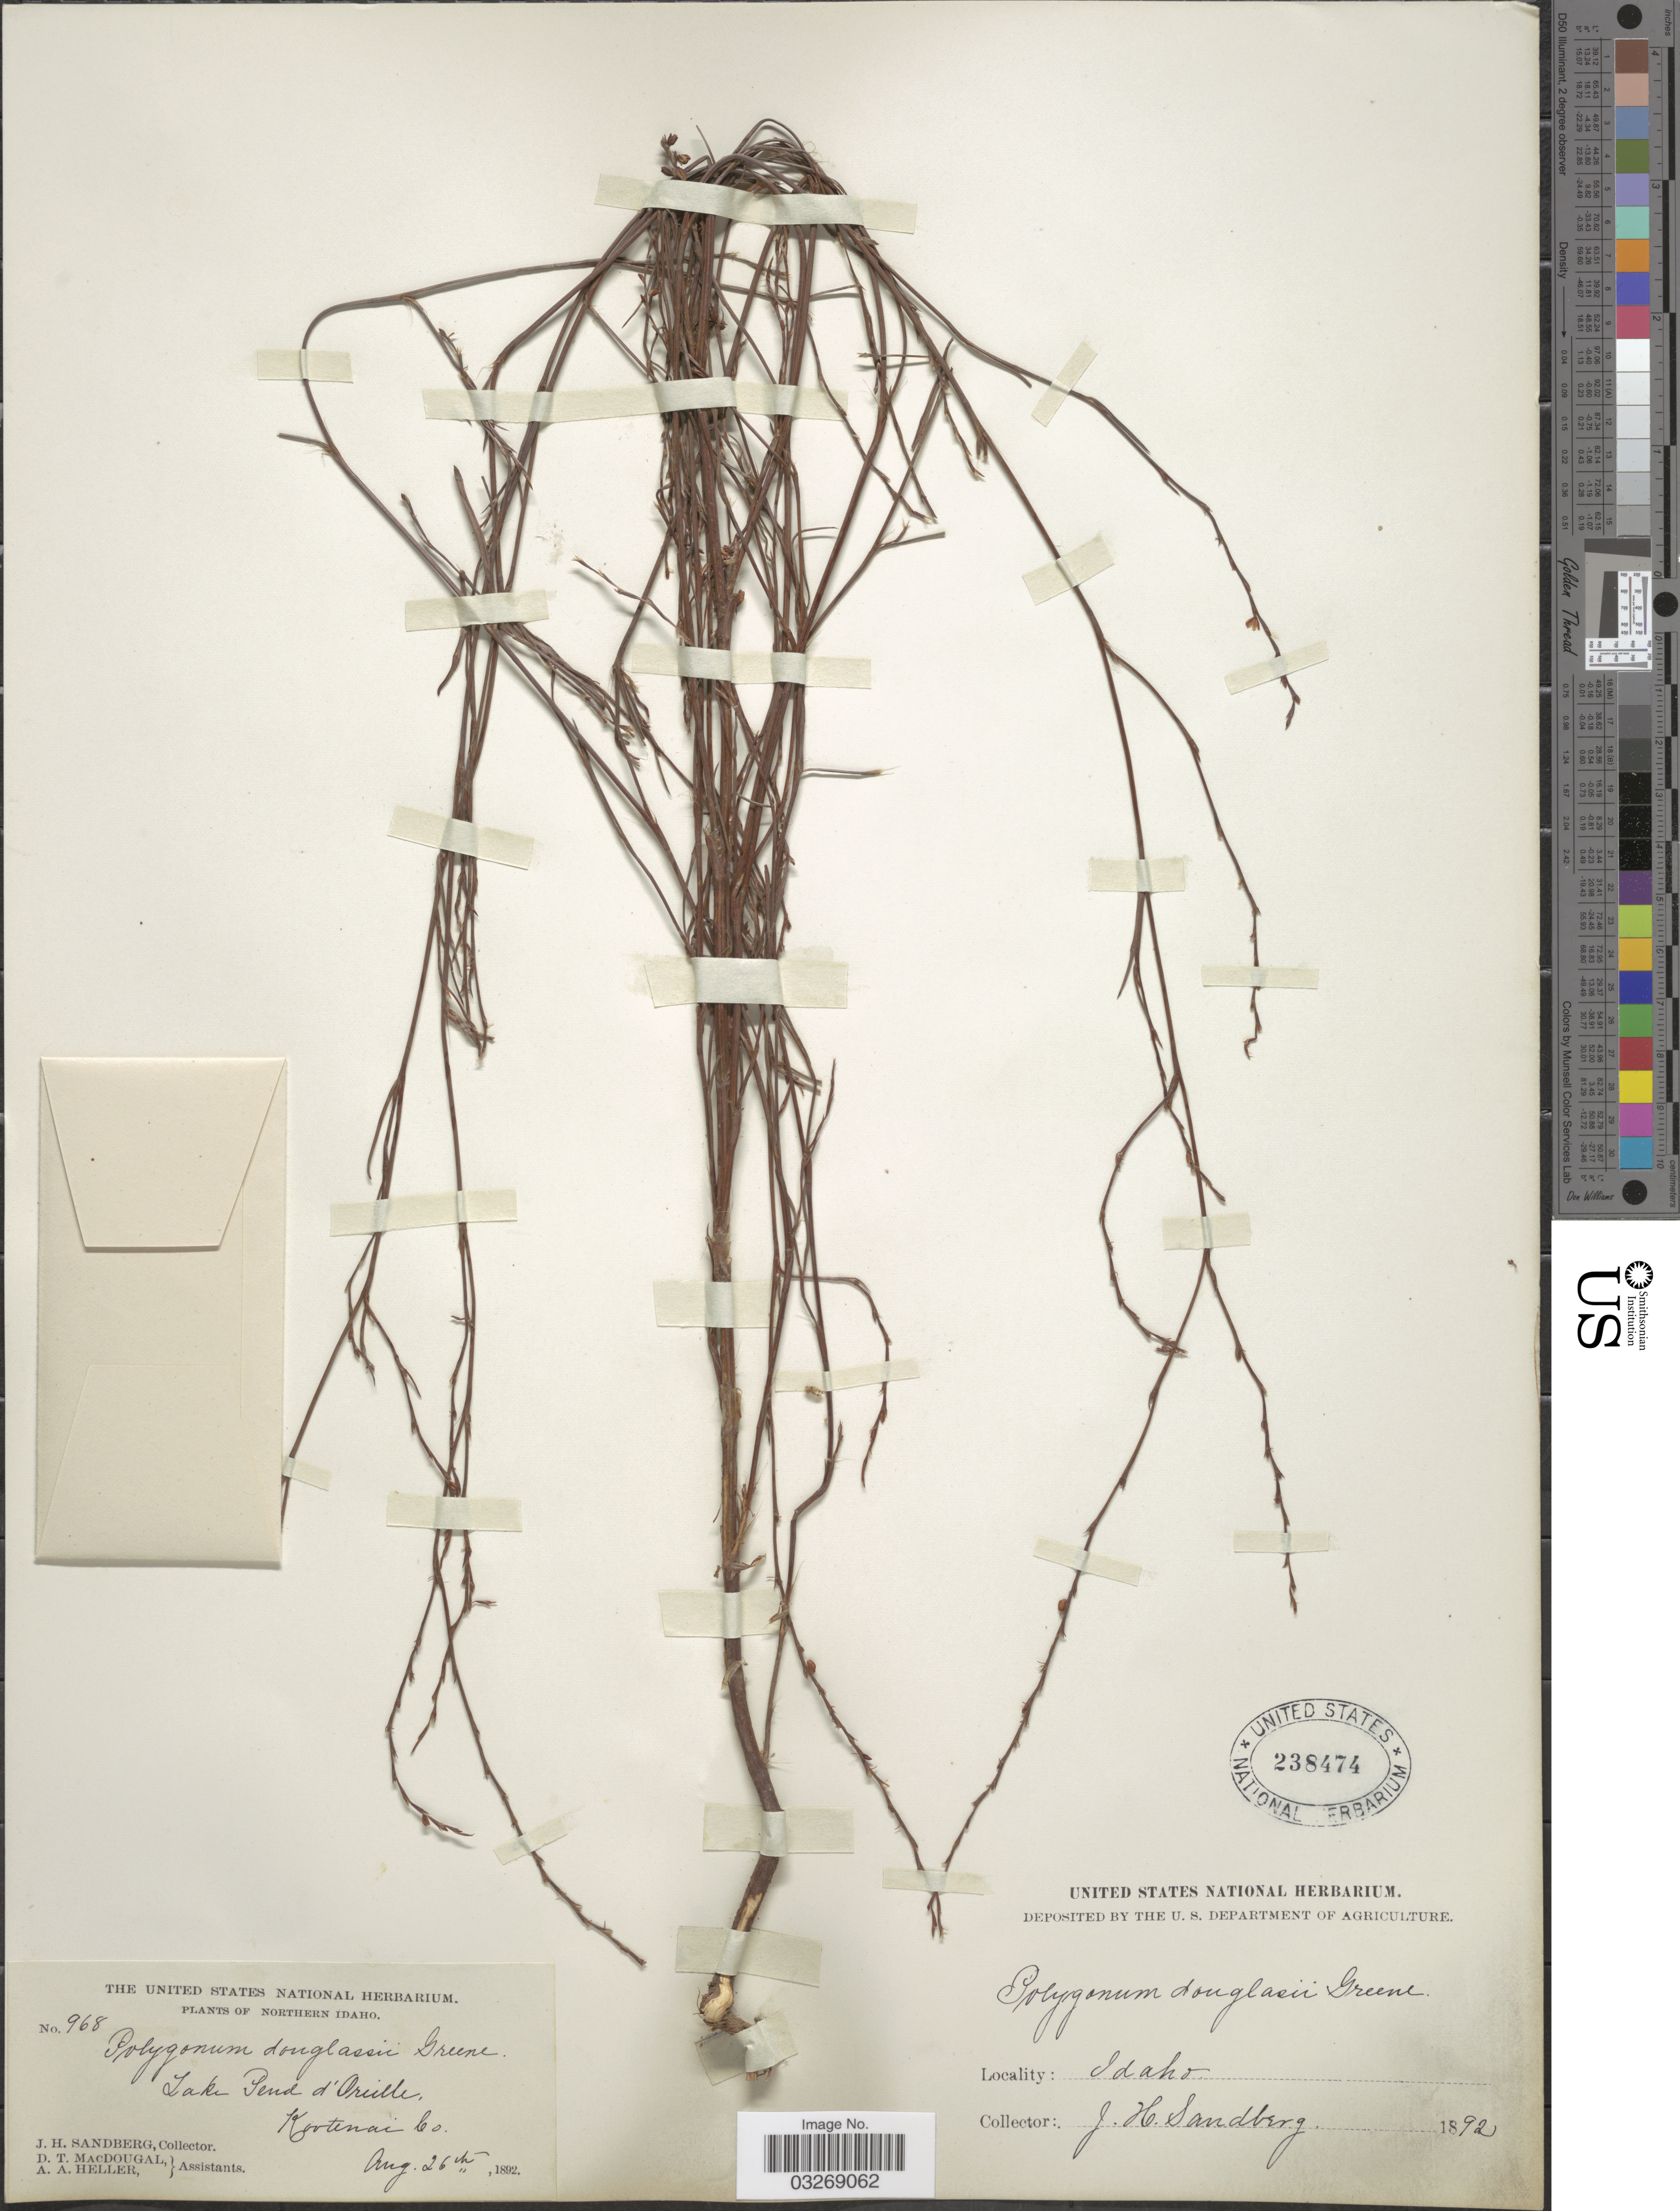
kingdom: Plantae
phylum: Tracheophyta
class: Magnoliopsida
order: Caryophyllales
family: Polygonaceae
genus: Polygonum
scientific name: Polygonum douglasii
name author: Greene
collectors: J. H. Sandberg, D. T. MacDougal & A. A. Heller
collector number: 968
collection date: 1892-08-26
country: United States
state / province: Idaho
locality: Northern Idaho. Lake Pend d'Oreille, Kootenai Co.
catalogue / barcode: US 238474